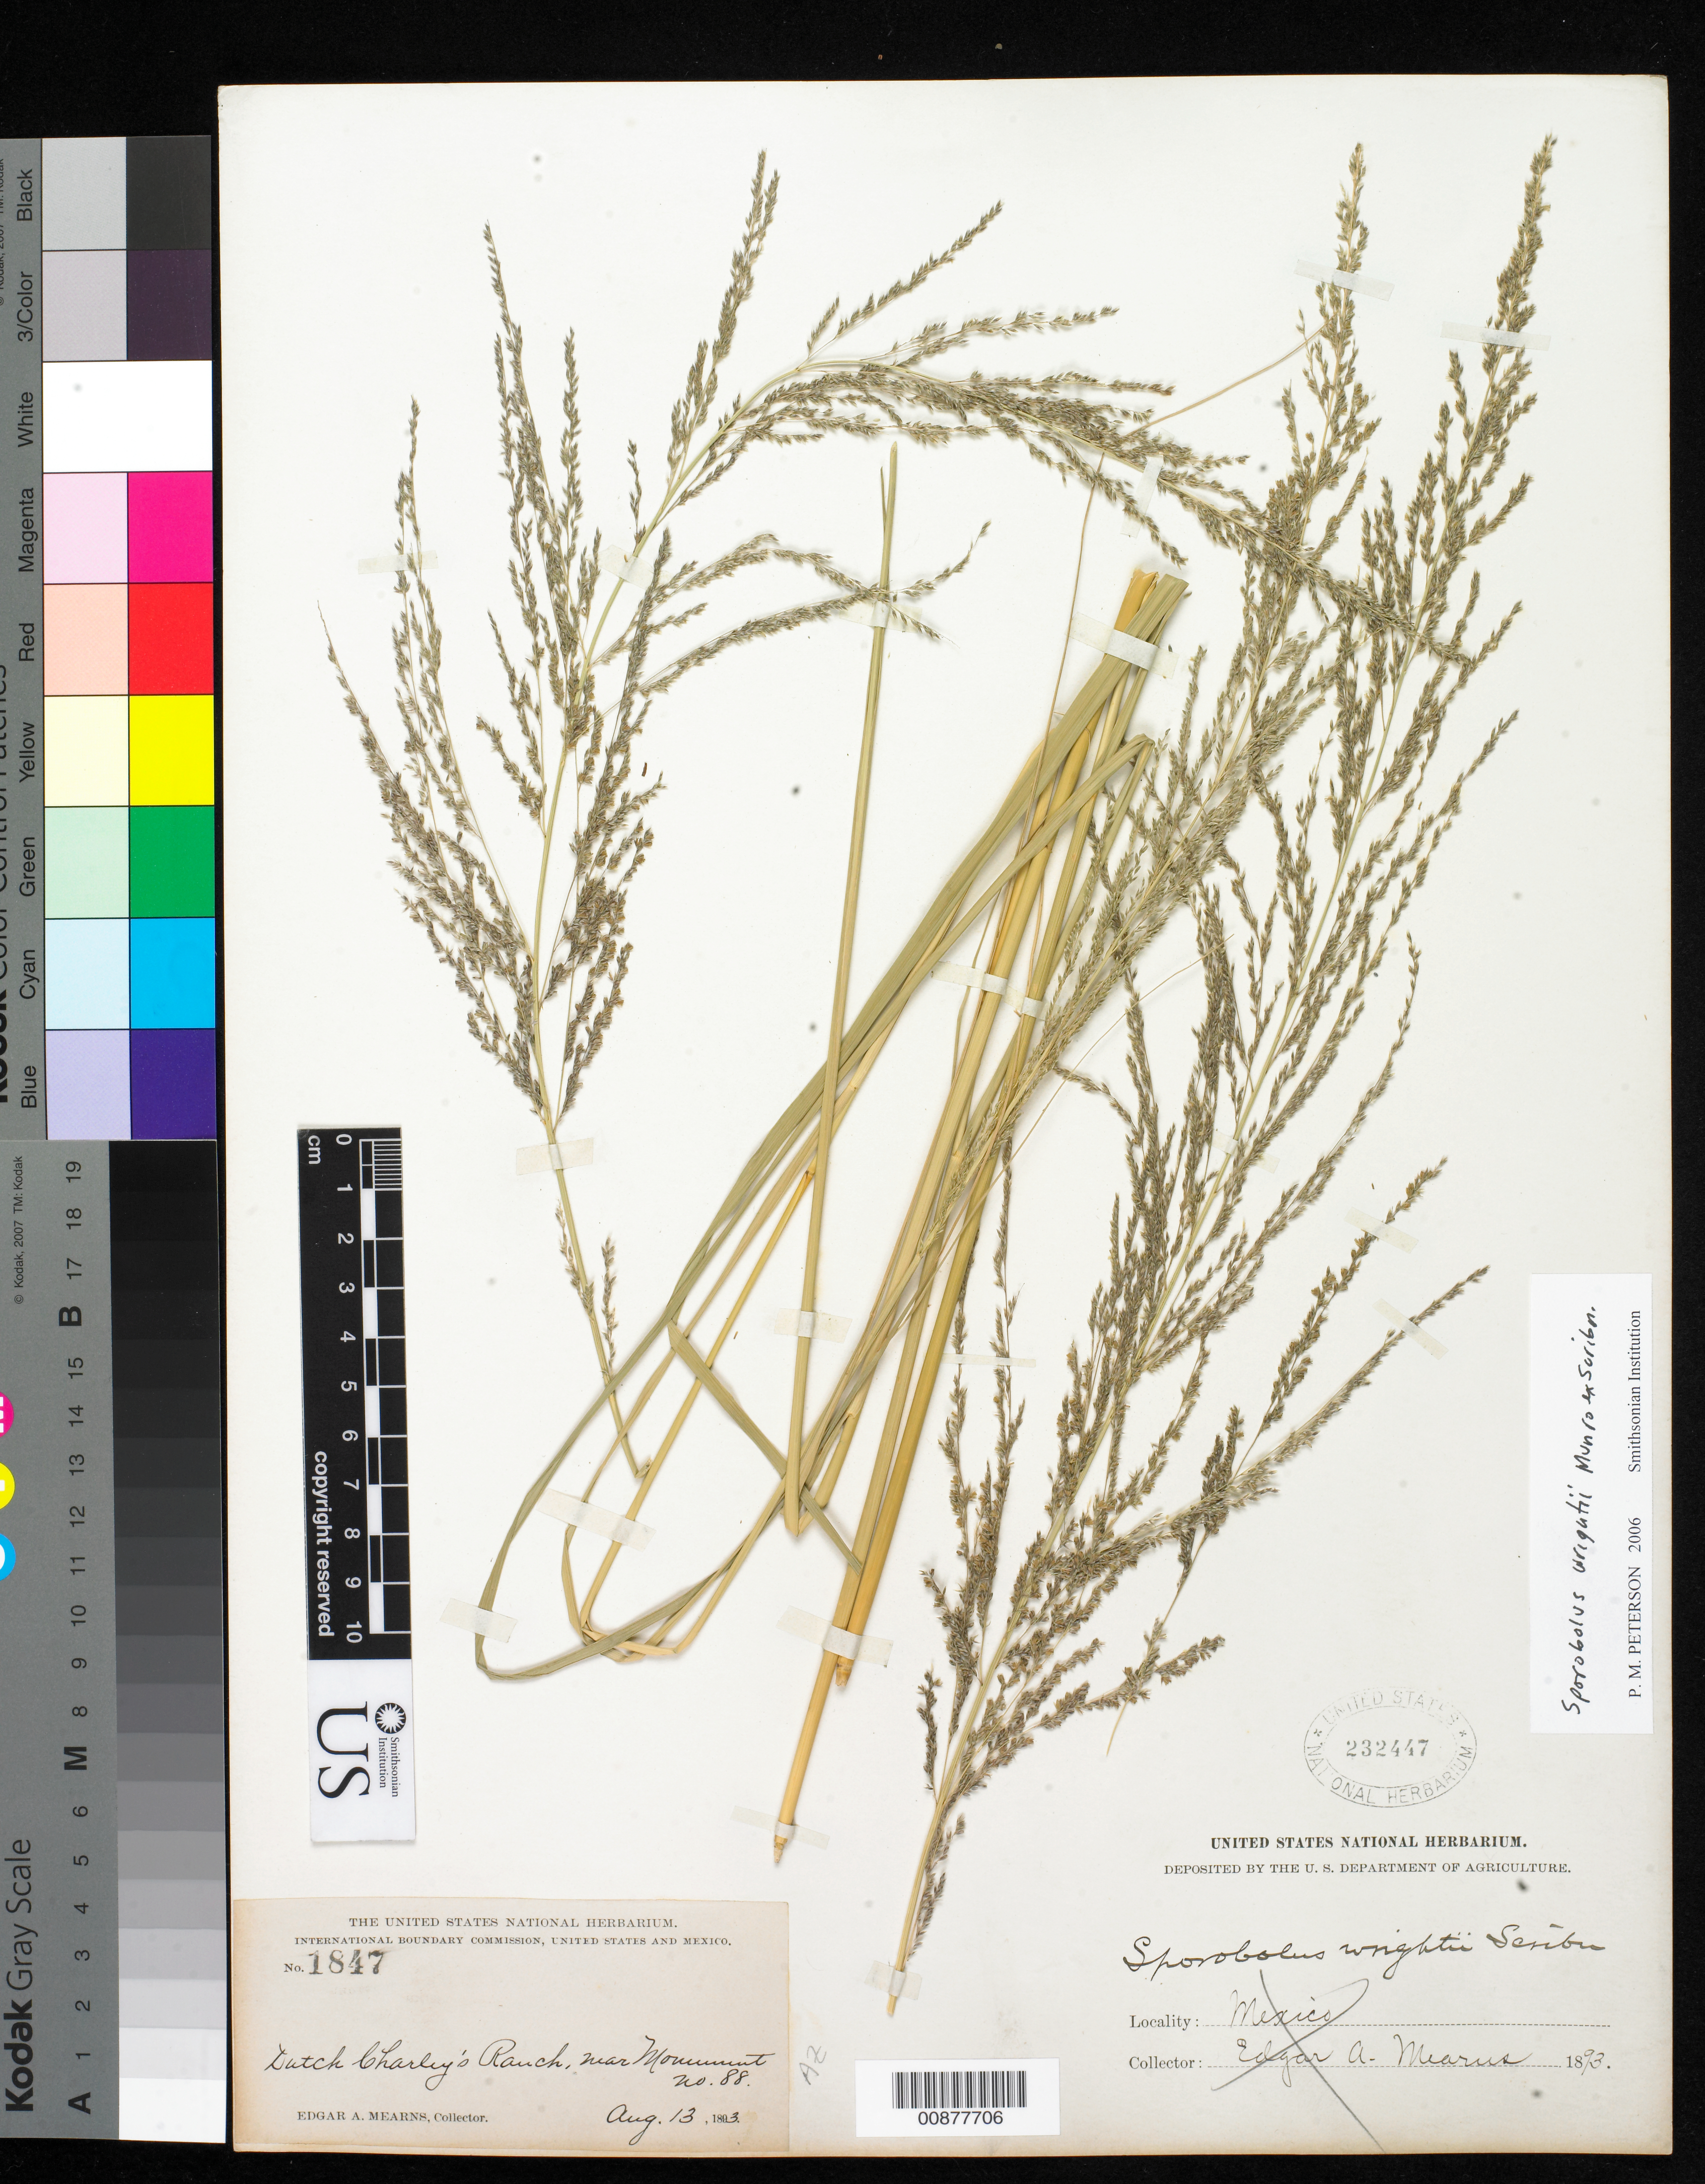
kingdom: Plantae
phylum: Tracheophyta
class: Liliopsida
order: Poales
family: Poaceae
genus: Sporobolus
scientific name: Sporobolus wrightii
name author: Munro ex Scribn.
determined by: Peterson, Paul M., (BOT), Smithsonian Institution - National Museum of Natural History (UNITED STATES)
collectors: E. A. Mearns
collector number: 1847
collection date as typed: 13 Aug 1893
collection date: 1893-08-13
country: United States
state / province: Arizona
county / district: Cochise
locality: Dutch Charley's Ranch, near monument no. 88.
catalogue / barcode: US 232447